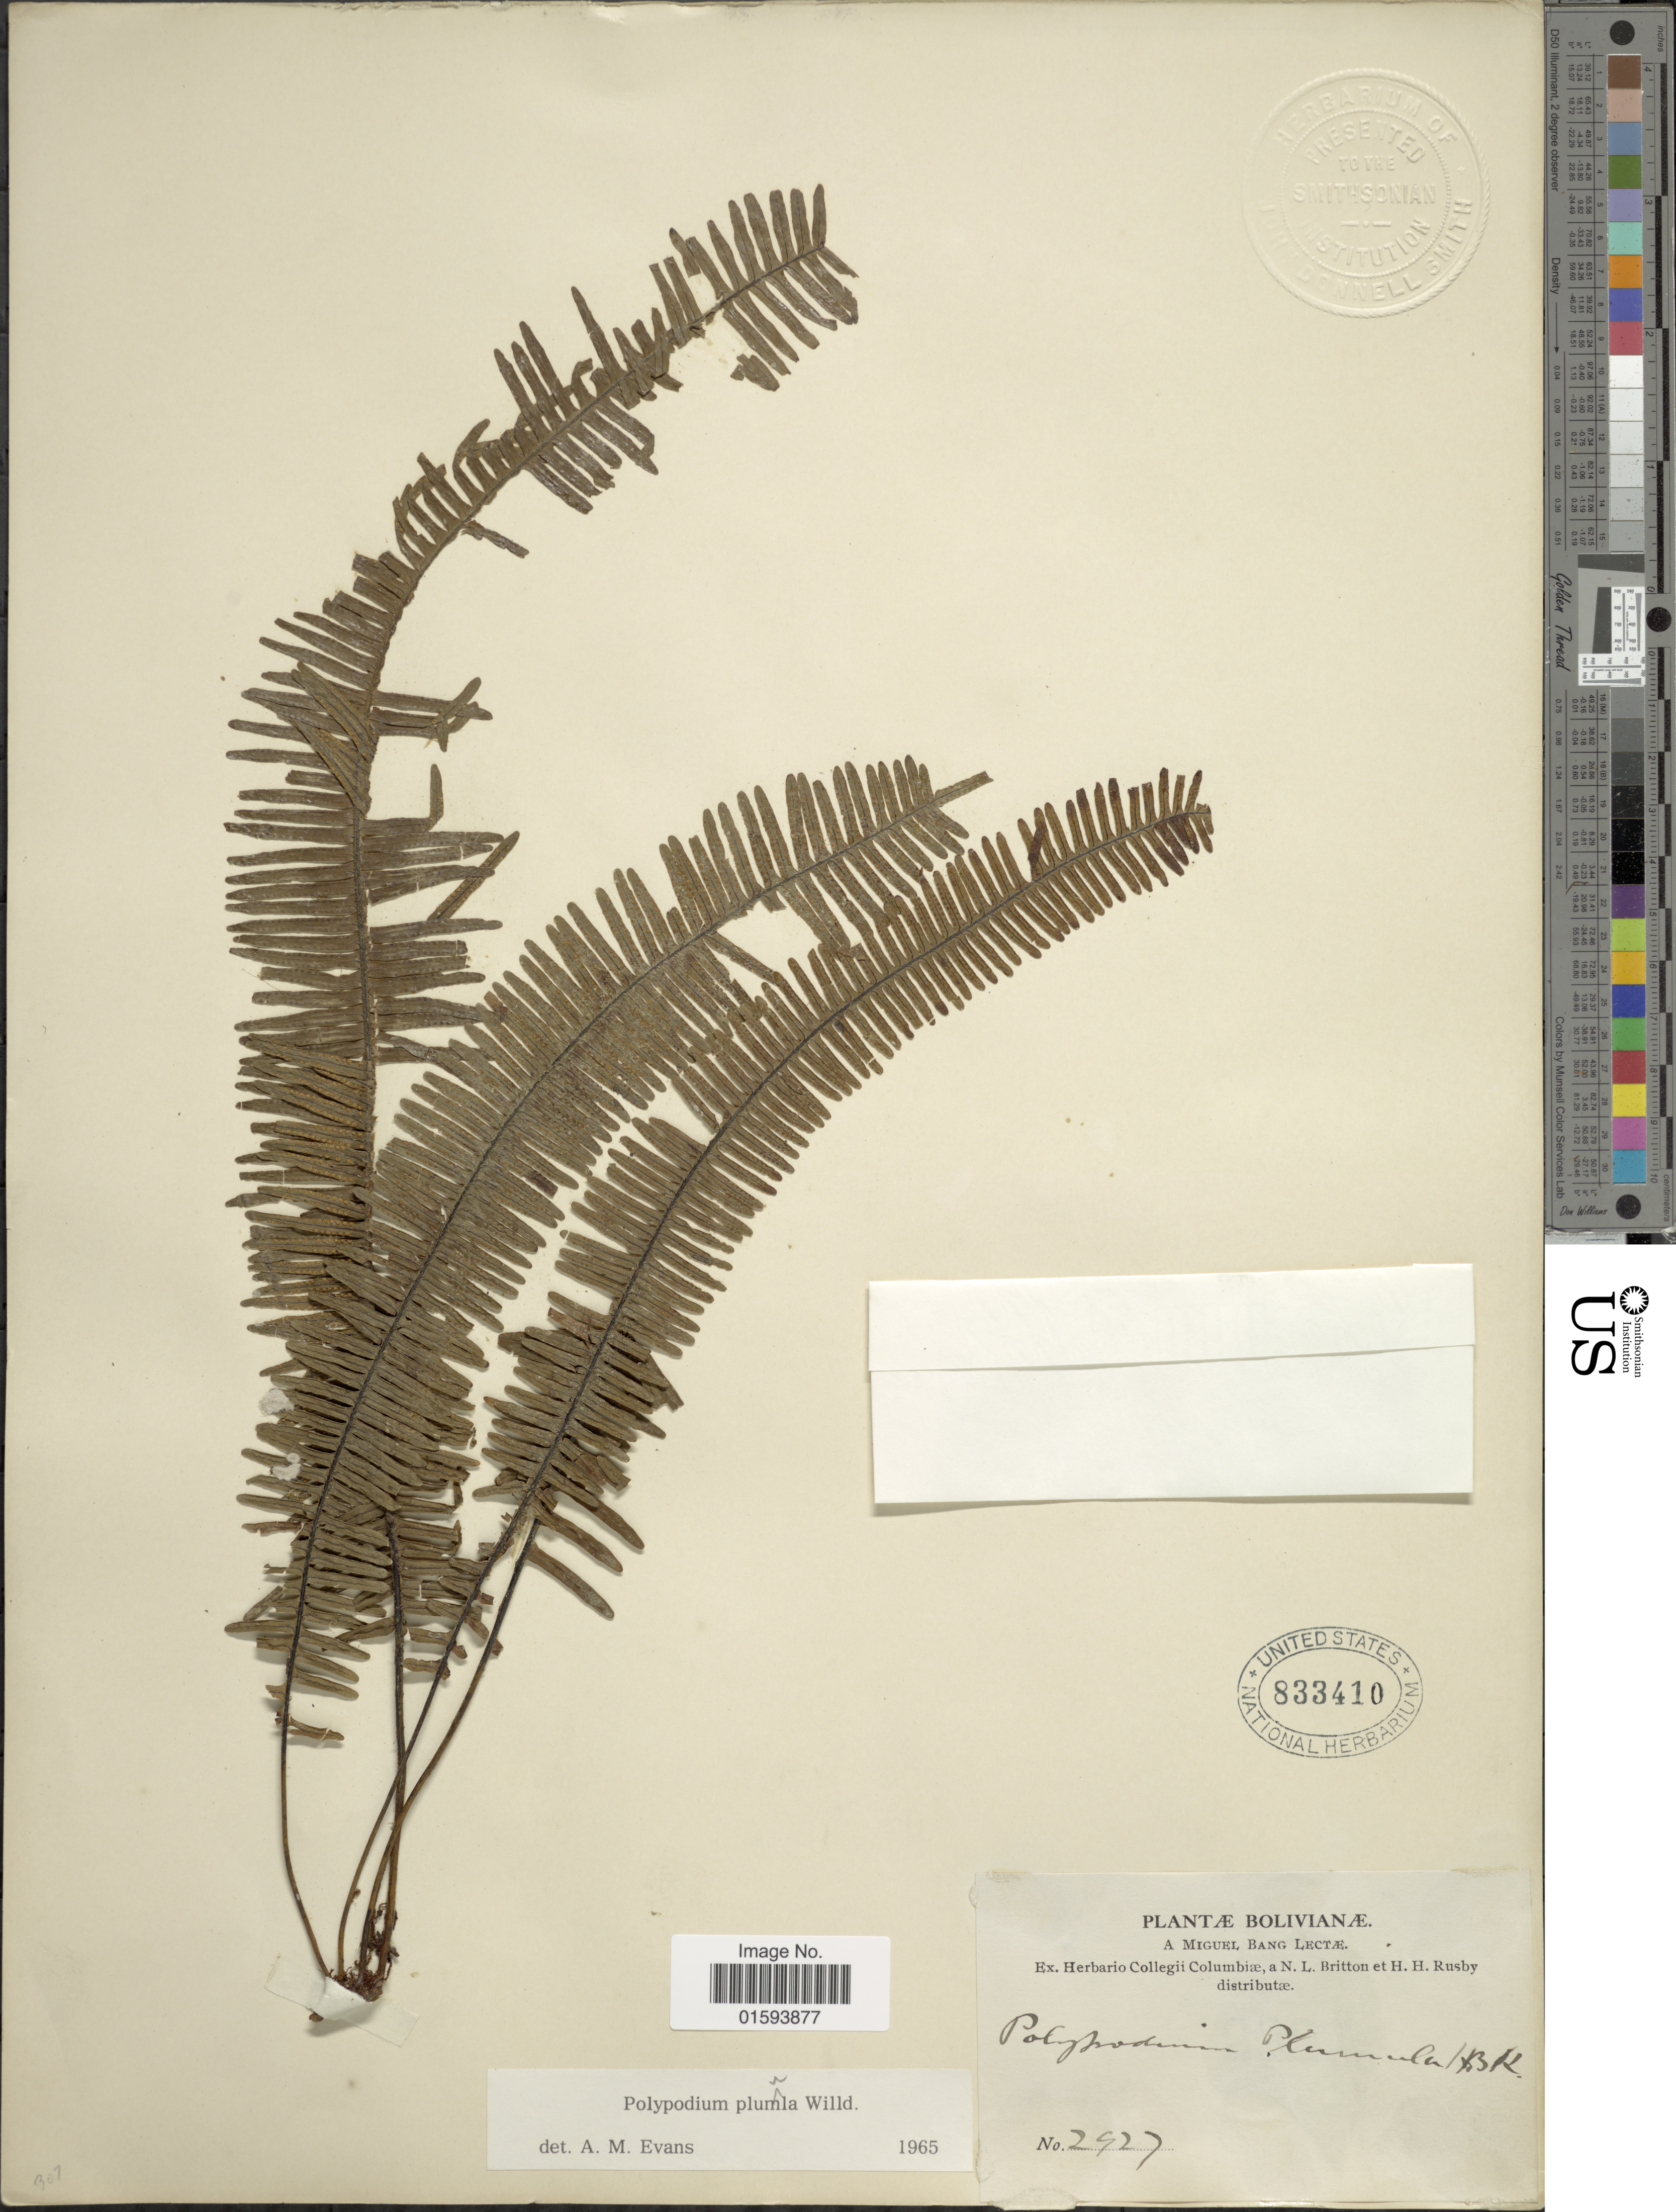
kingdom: Plantae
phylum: Tracheophyta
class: Polypodiopsida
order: Polypodiales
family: Polypodiaceae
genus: Pecluma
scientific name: Pecluma plumula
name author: (Humb. & Bonpl. ex Willd.) M.G. Price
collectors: M. Bang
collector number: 2927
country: Bolivia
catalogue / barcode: US 833410